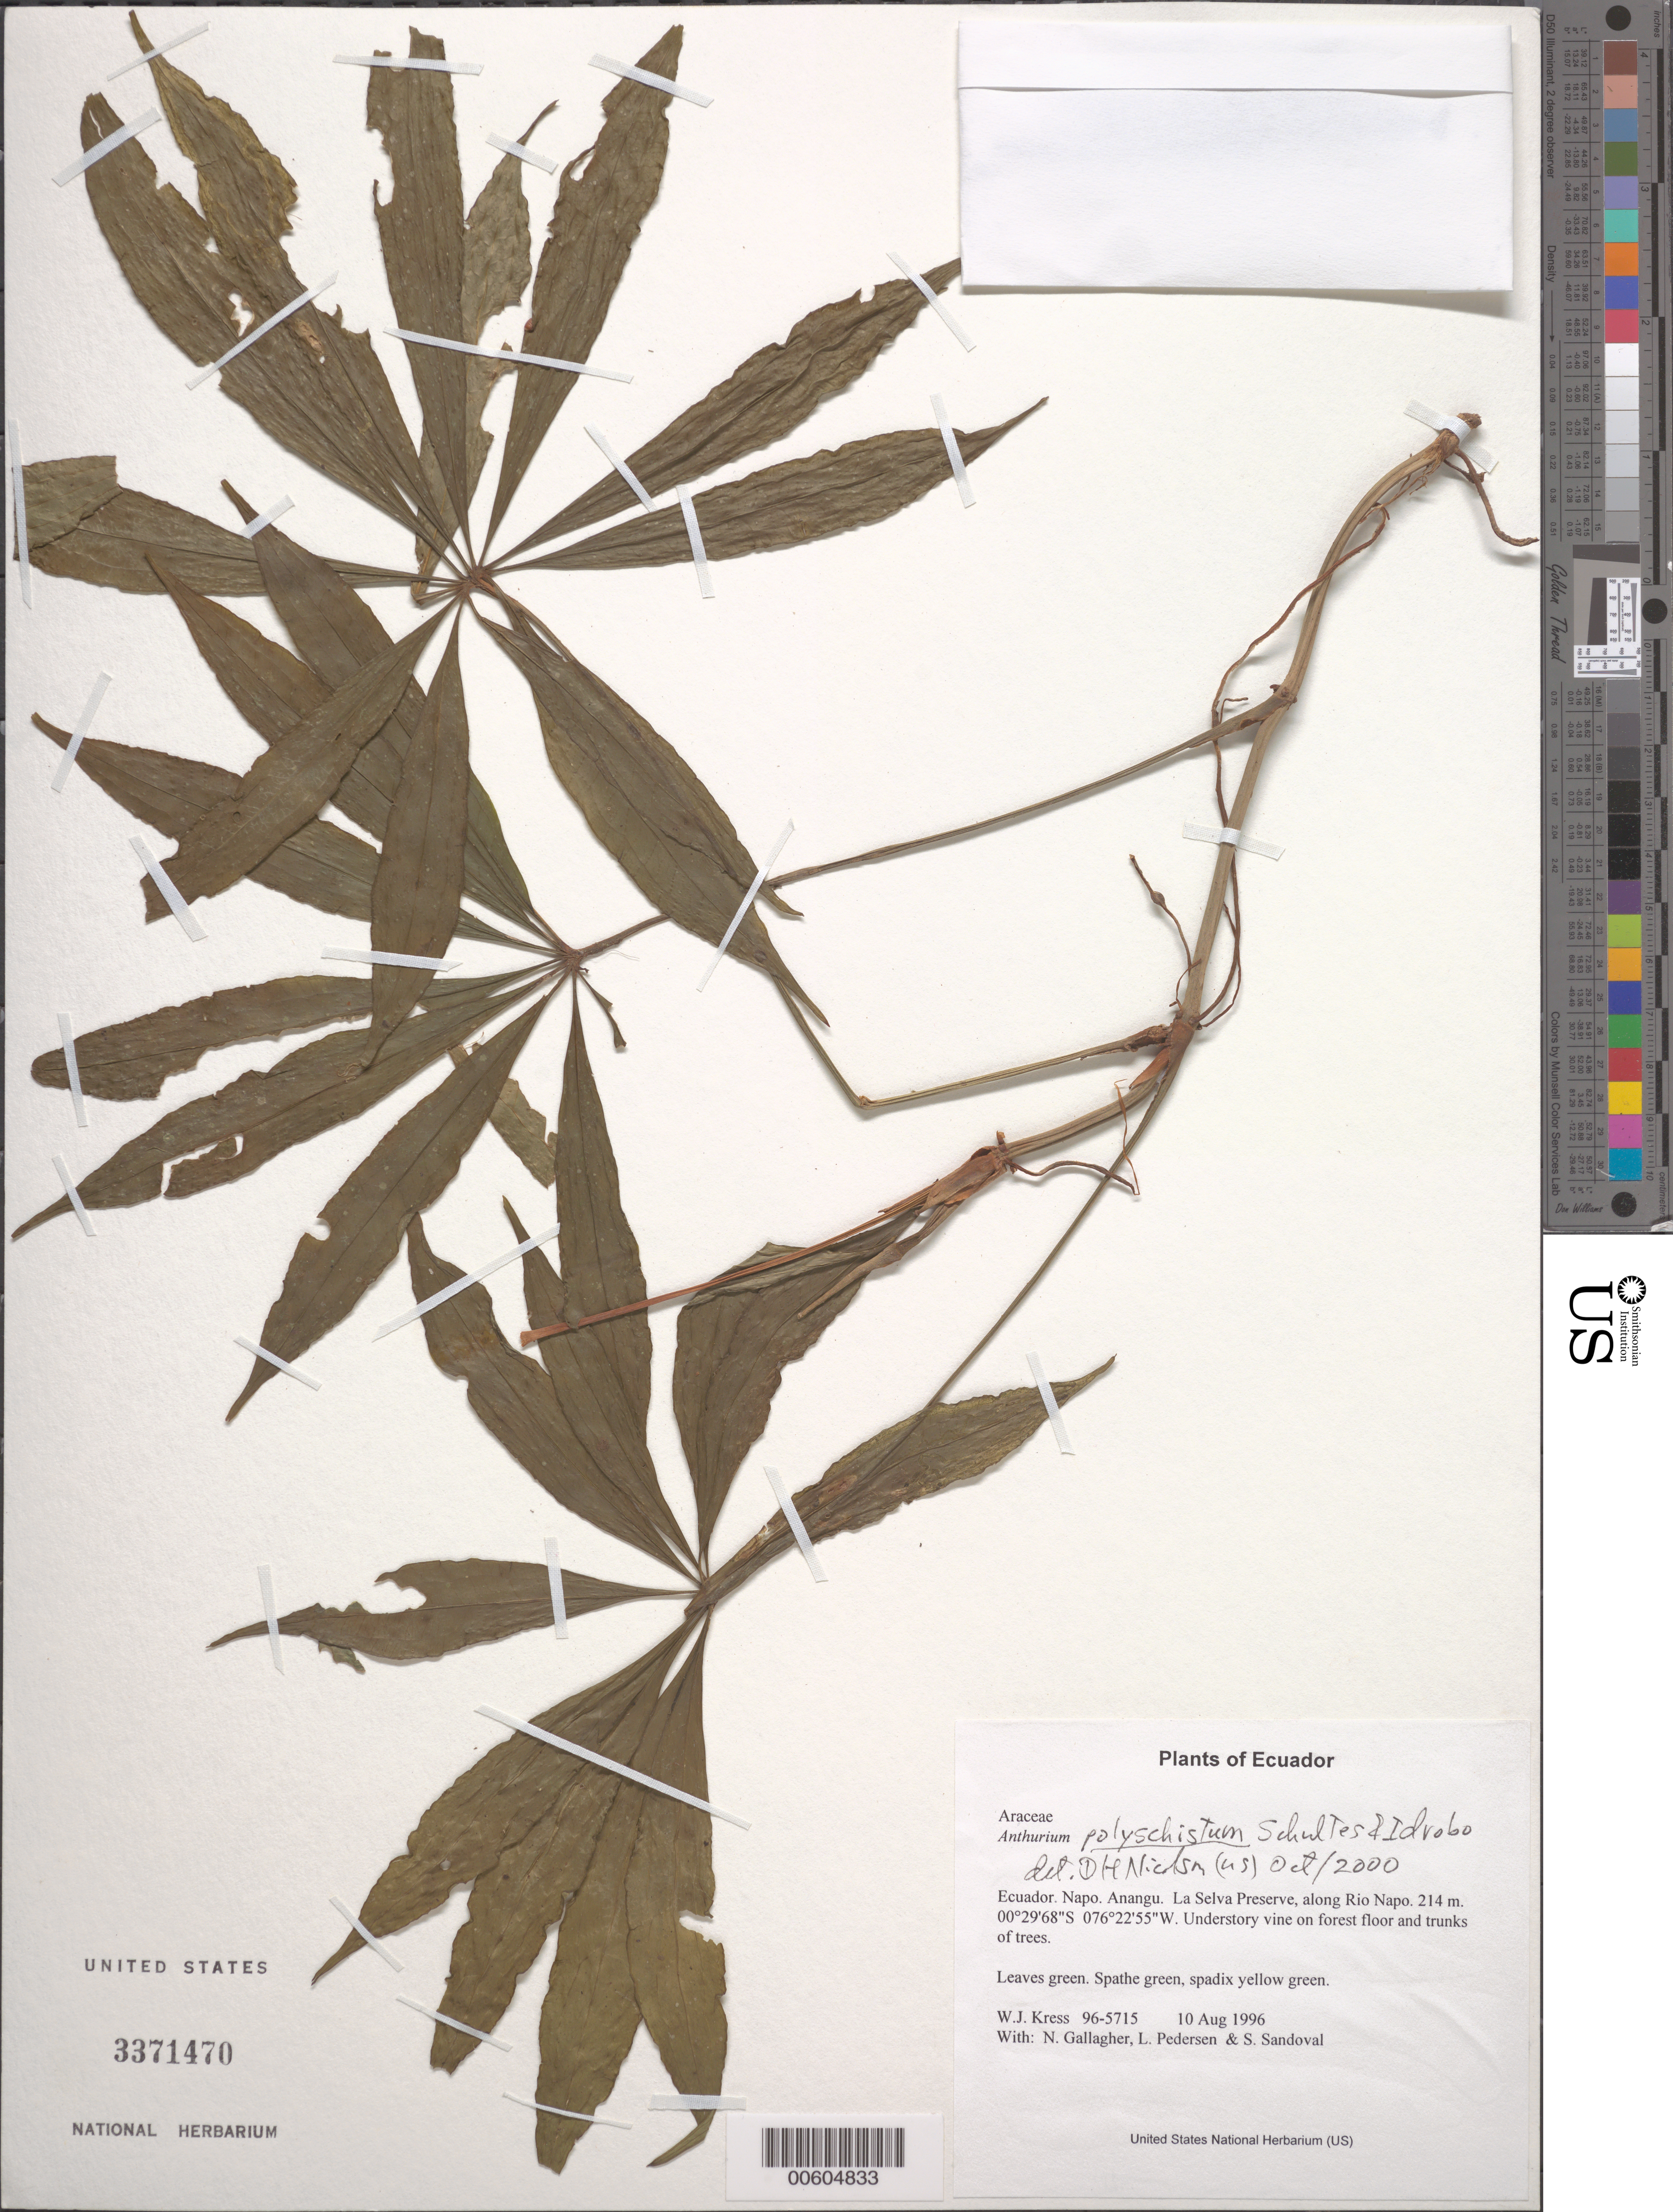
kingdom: Plantae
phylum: Tracheophyta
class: Liliopsida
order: Alismatales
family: Araceae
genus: Anthurium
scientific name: Anthurium polyschistum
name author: R.E. Schult. & Idrobo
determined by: Nicolson, Dan H.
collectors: W. J. Kress, N. L. Gallagher, L. Pedersen & S. Sandoval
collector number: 96-5715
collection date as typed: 10 Aug 1996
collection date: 1996-08-10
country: Ecuador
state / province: Napo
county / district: Anangu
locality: La Selva Preserve, along Rio Napo.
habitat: Understory vine on forest floor and trunks of trees.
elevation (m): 214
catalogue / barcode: US 3371470